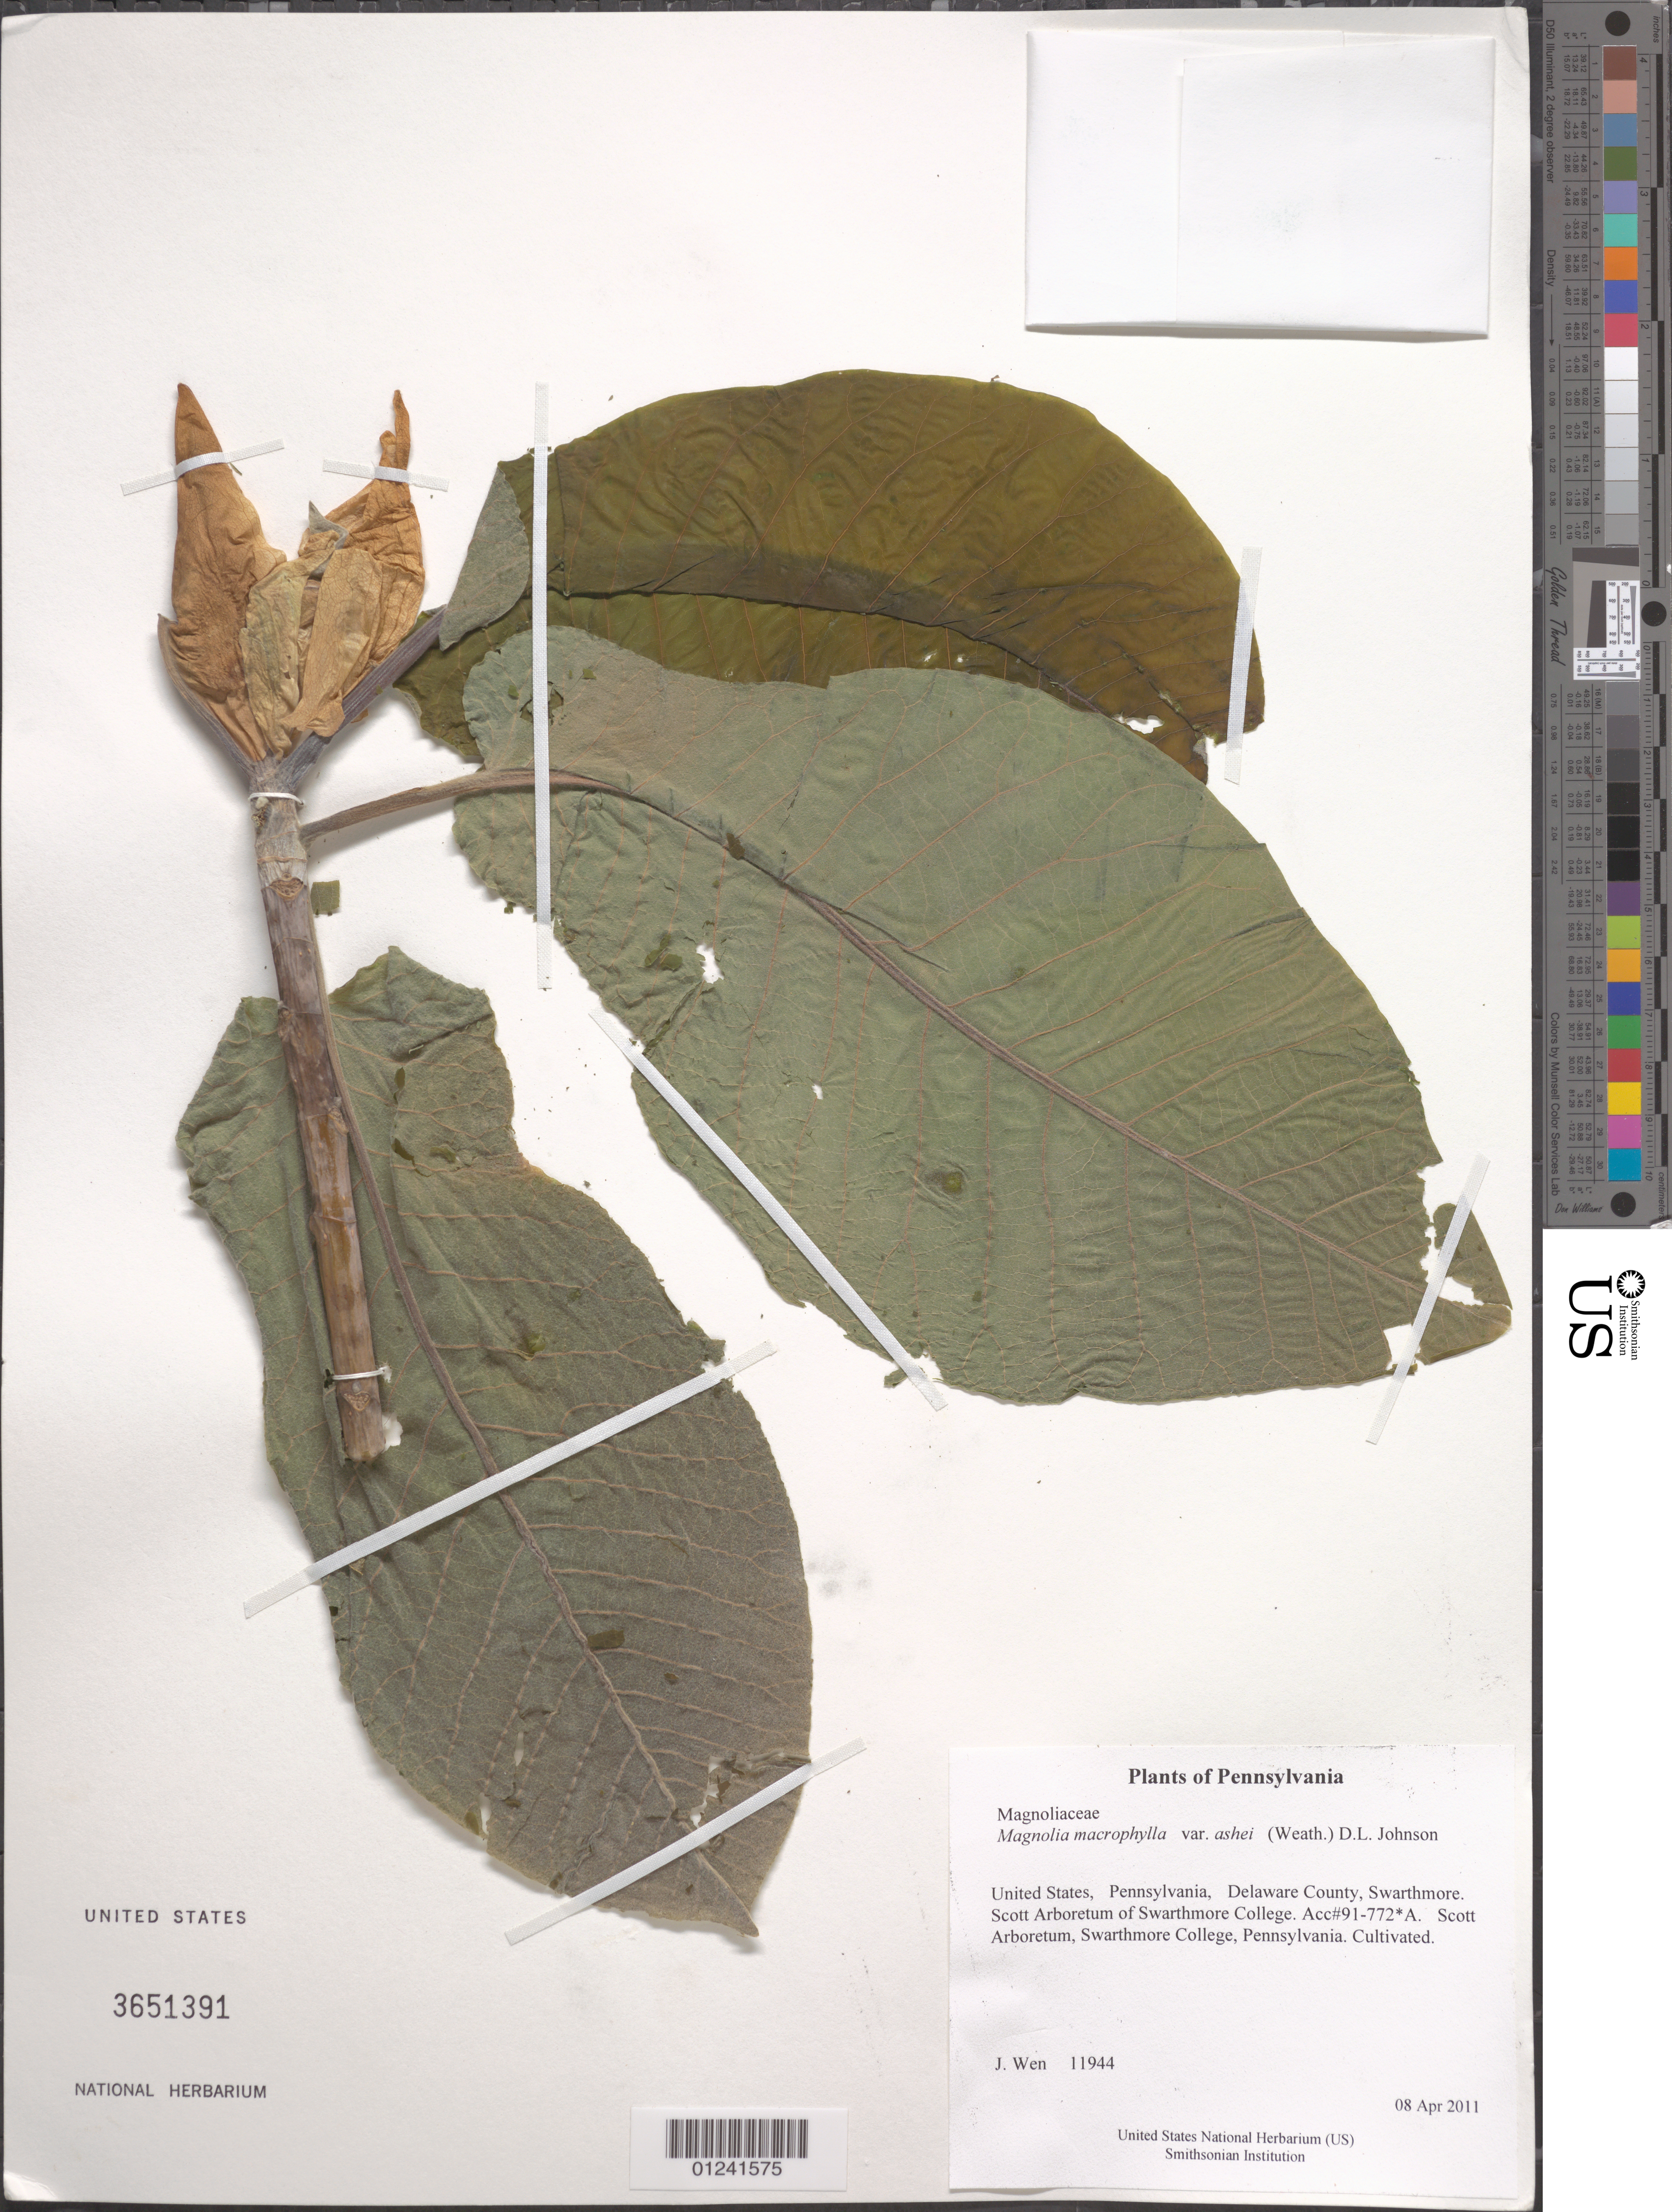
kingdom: Plantae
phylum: Tracheophyta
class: Magnoliopsida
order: Magnoliales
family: Magnoliaceae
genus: Magnolia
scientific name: Magnolia macrophylla var. ashei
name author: (Weath.) D.L. Johnson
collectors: J. Wen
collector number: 11944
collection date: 2011-04-08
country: United States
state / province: Pennsylvania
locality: Delaware County, Swarthmore. Scott Arboretum of Swarthmore College.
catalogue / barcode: US 3651391